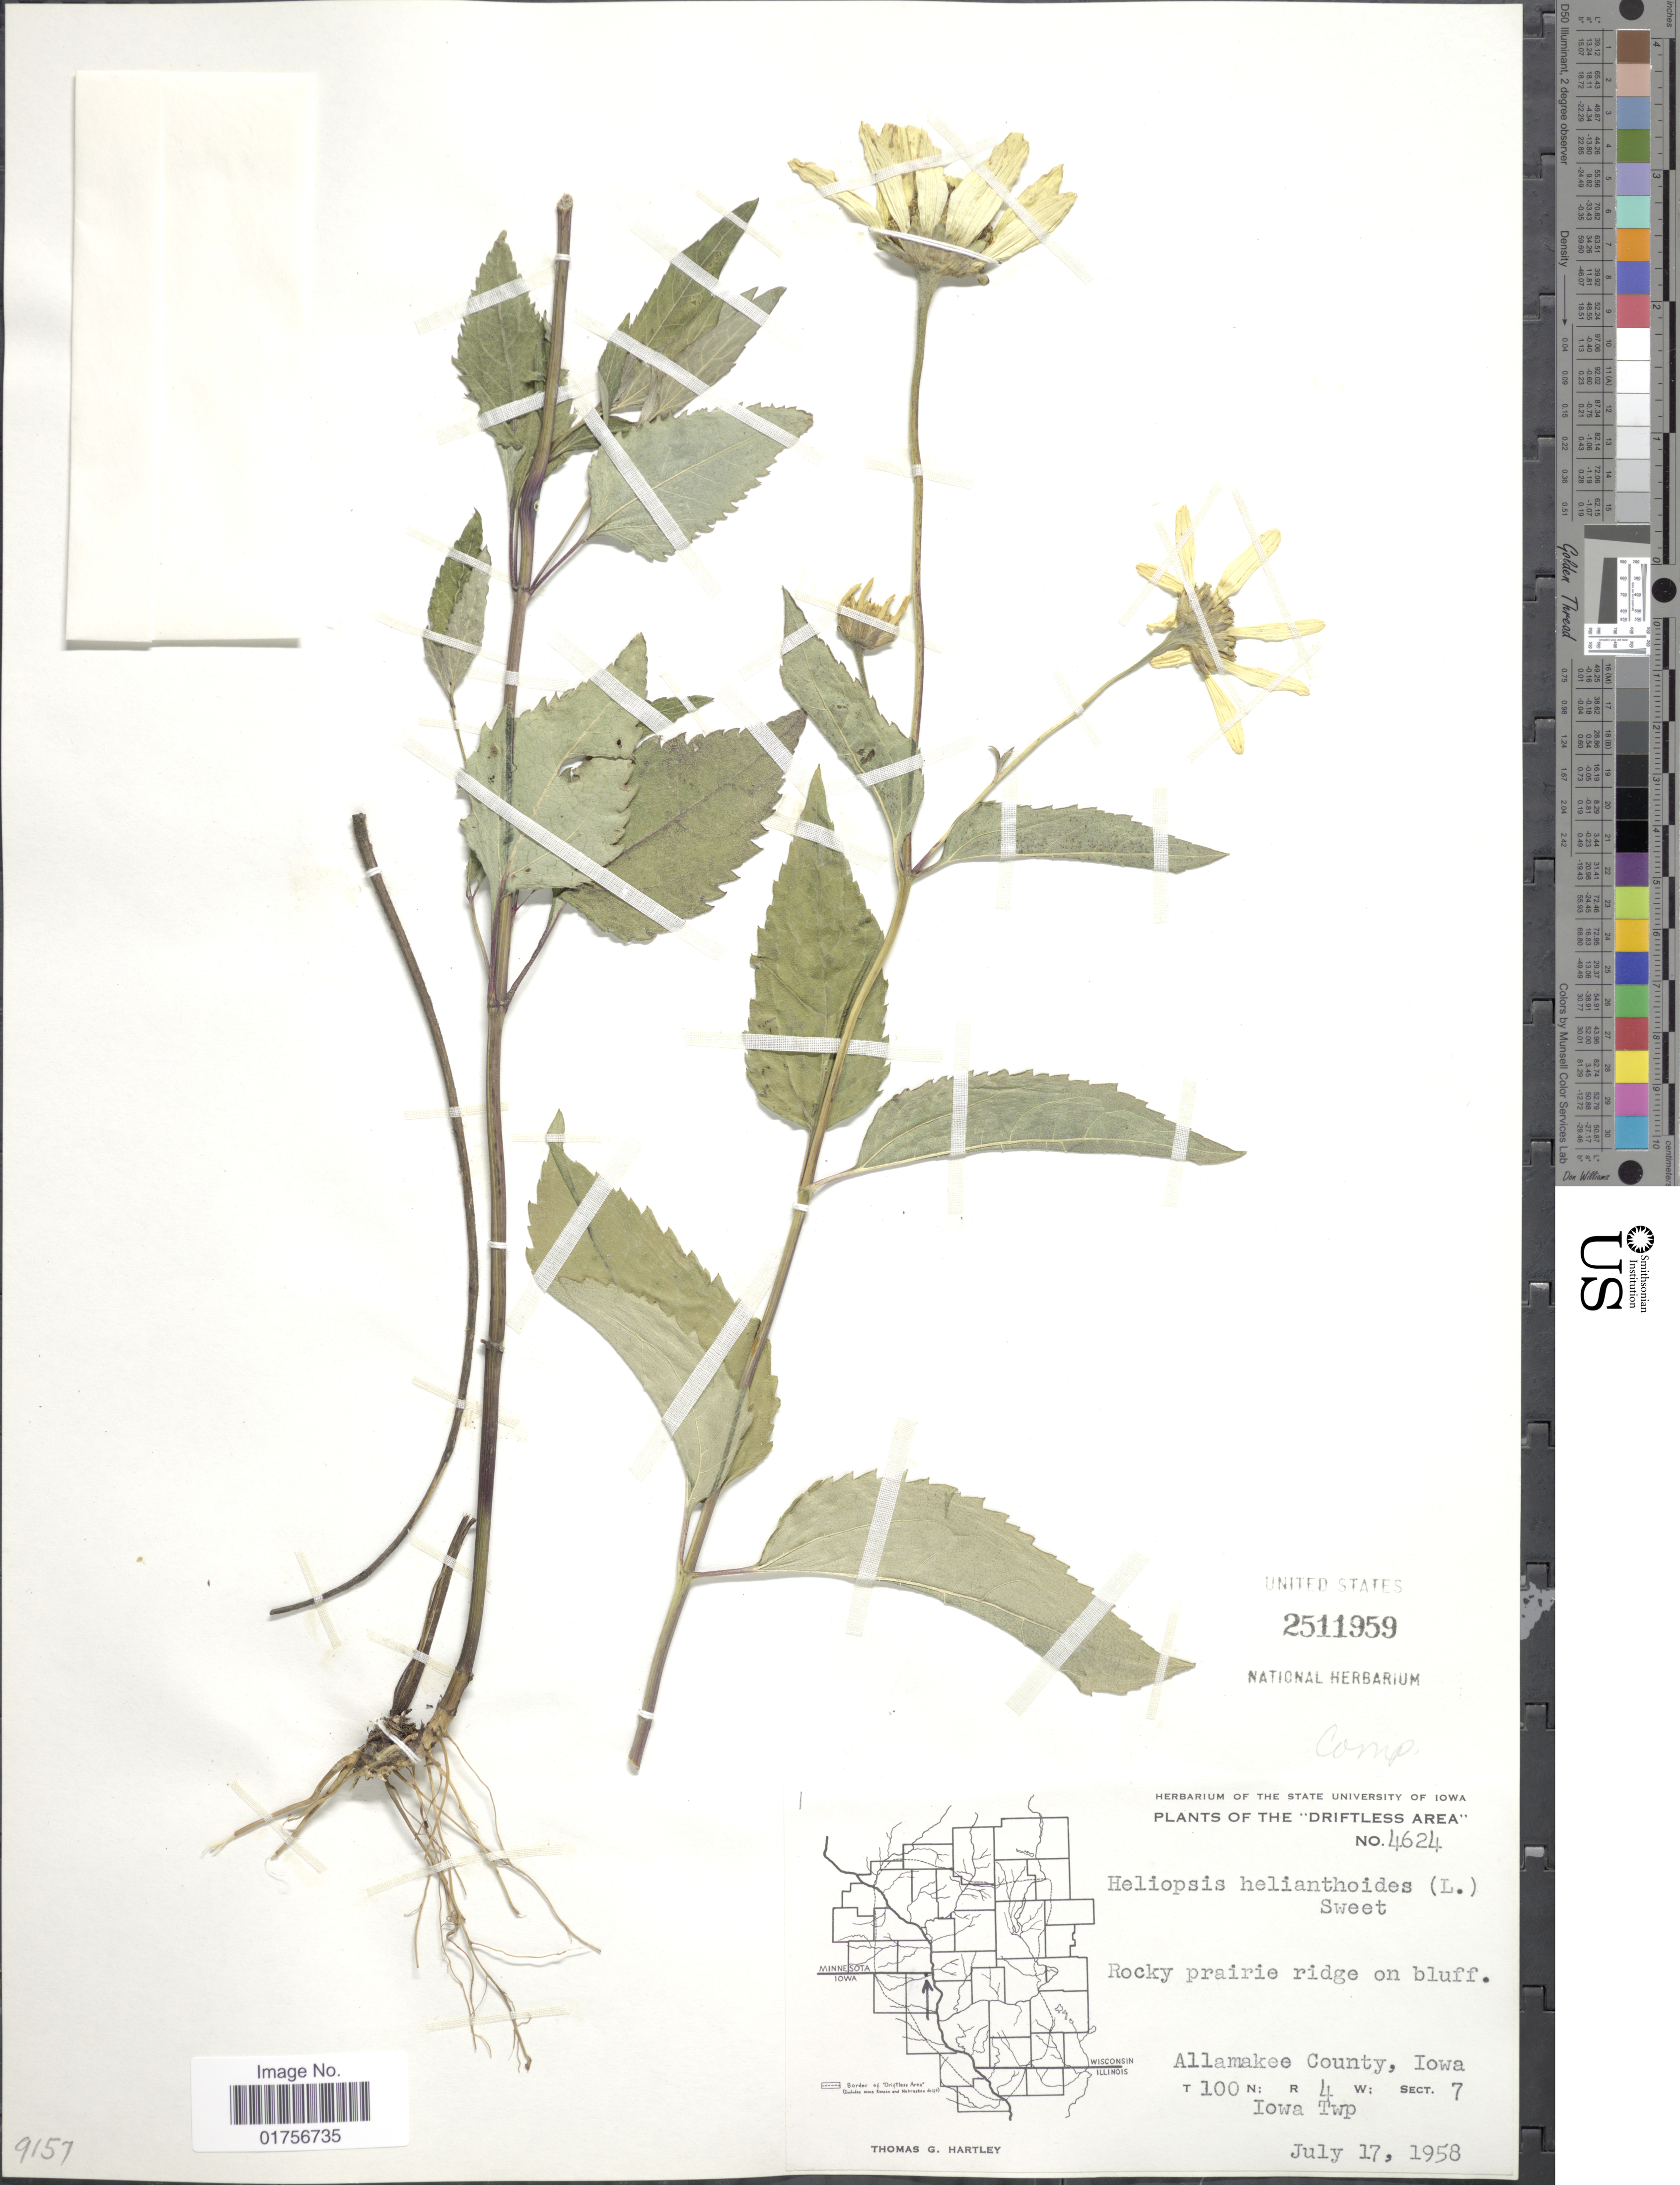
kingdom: Plantae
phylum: Tracheophyta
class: Magnoliopsida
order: Asterales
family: Asteraceae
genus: Heliopsis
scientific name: Heliopsis helianthoides subsp. helianthoides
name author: (L.) Sweet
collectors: T. G. Hartley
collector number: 4624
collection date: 1958-07-17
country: United States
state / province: Iowa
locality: The "Driftless Area", Allamakee County, Iowa, T100N: R4W: Sec. 7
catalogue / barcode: US 2511959